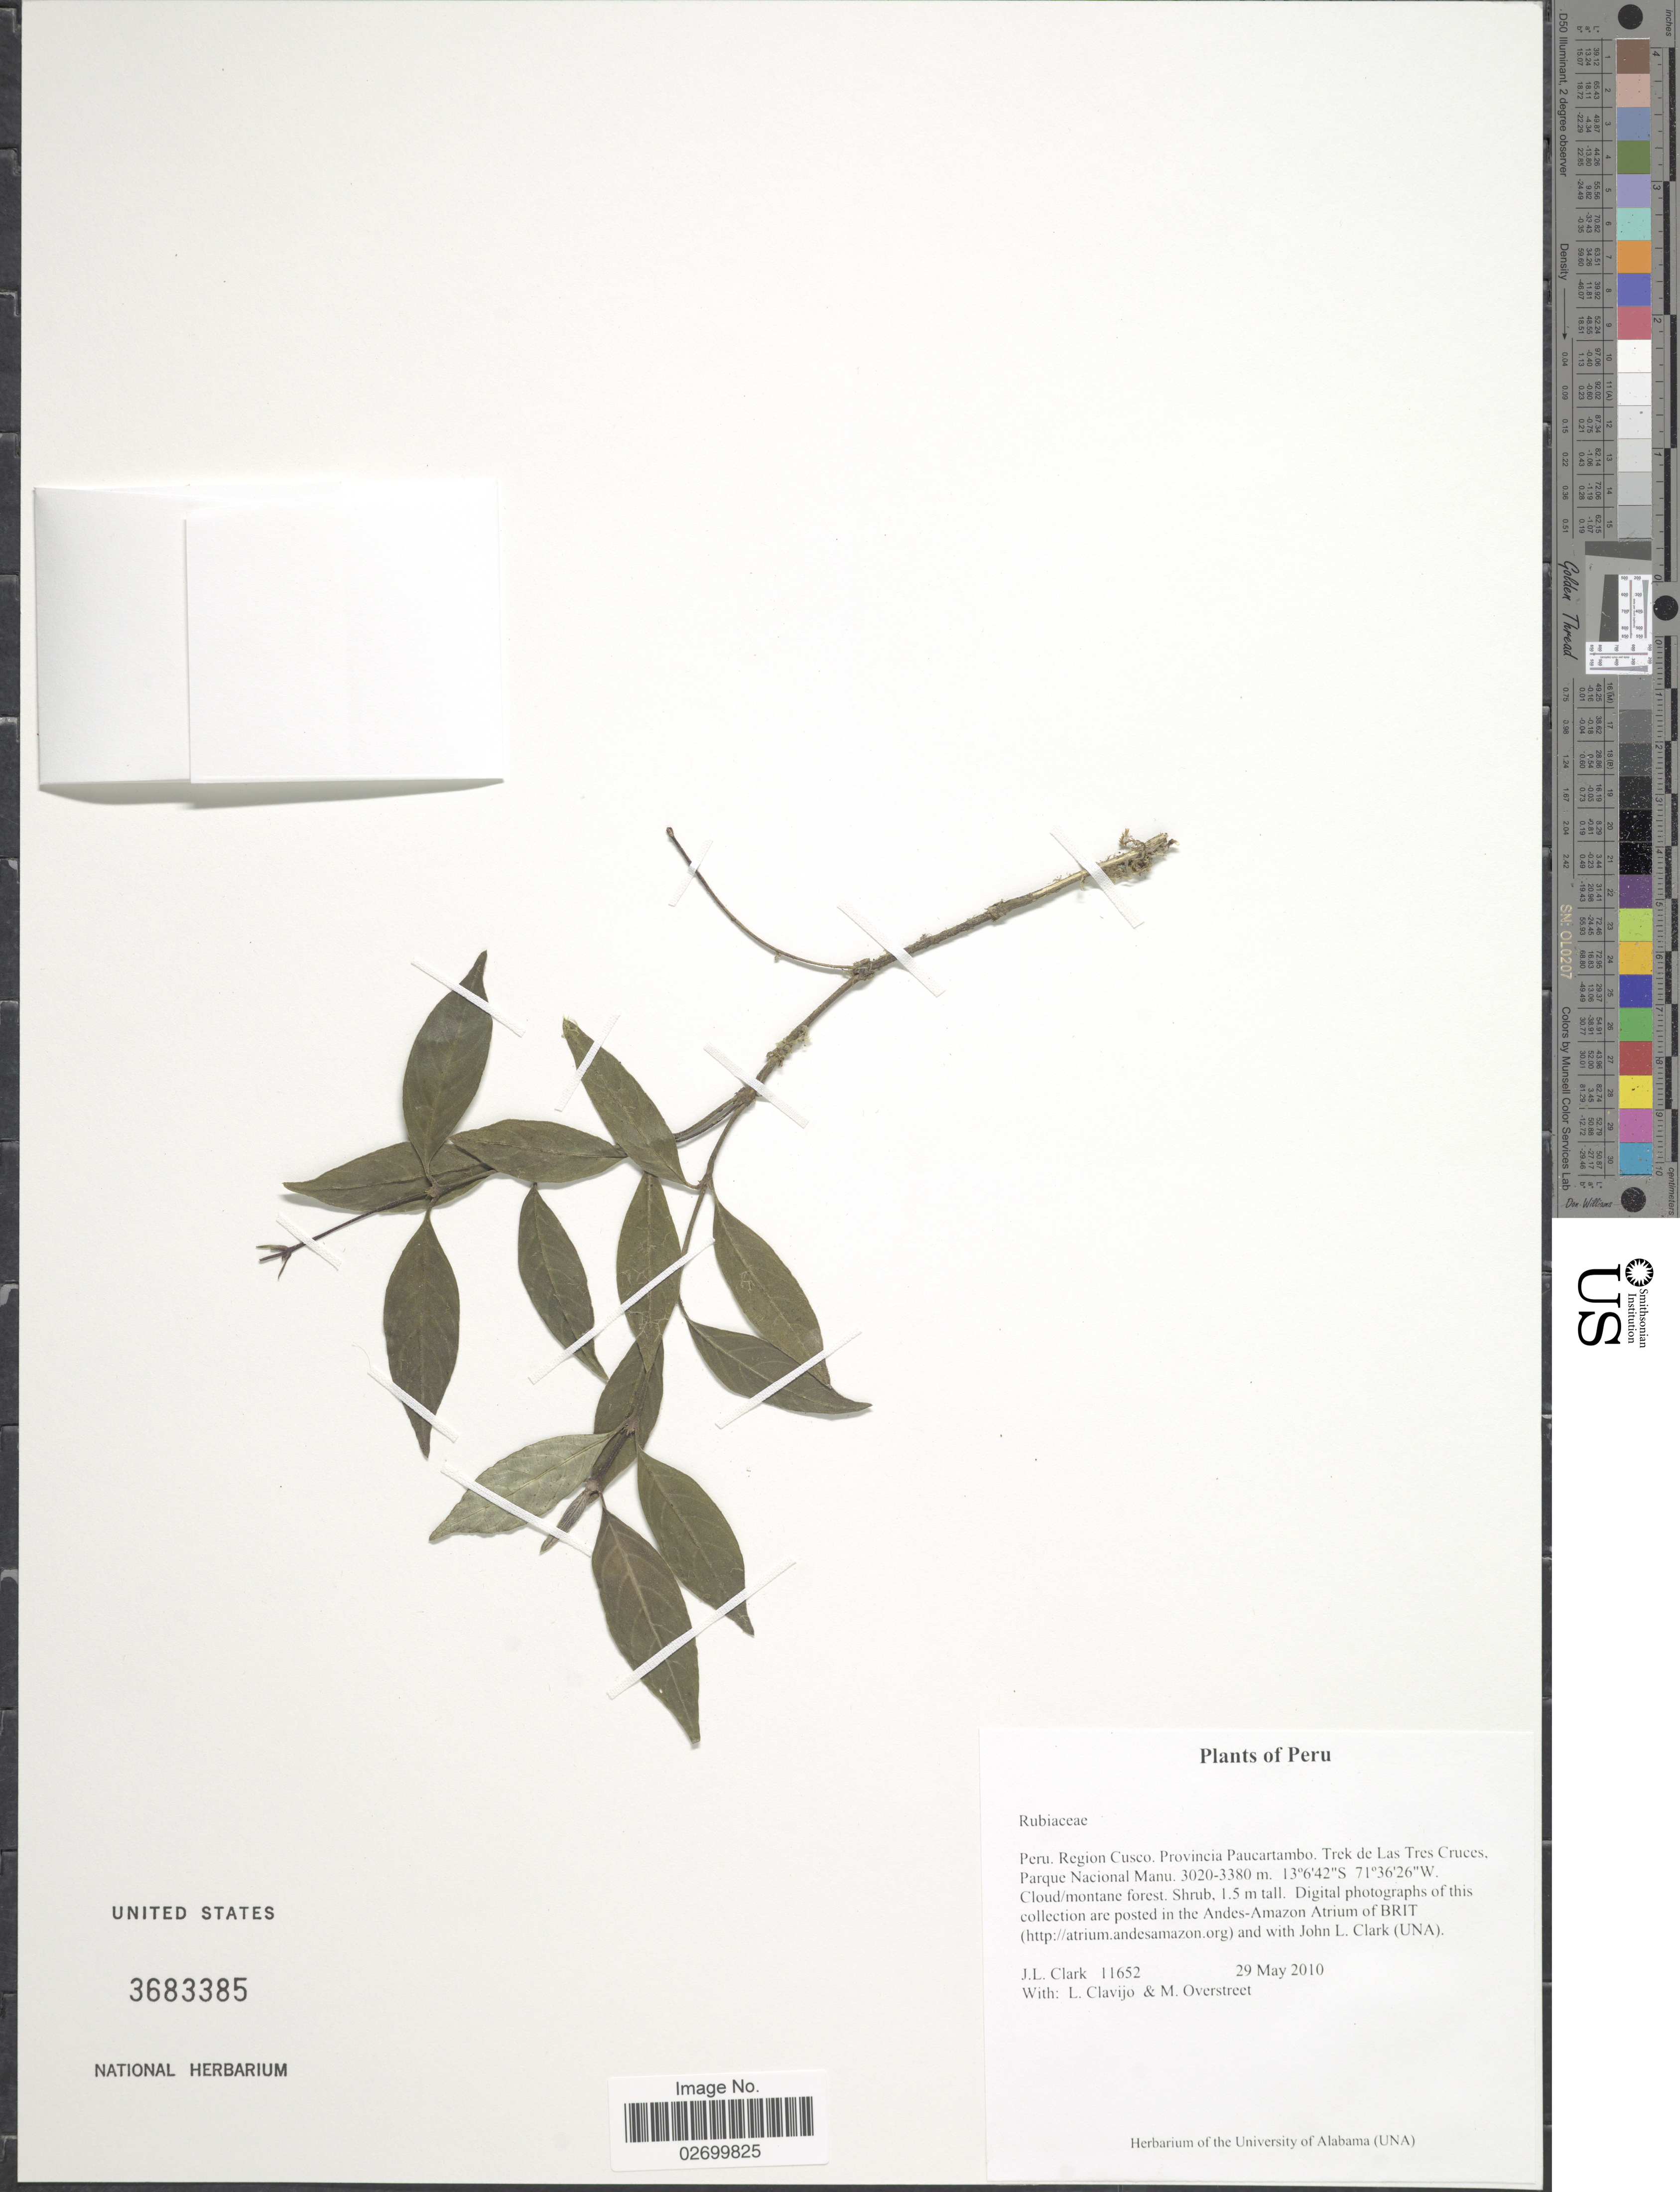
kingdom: Plantae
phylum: Tracheophyta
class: Magnoliopsida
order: Gentianales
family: Rubiaceae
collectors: J. L. Clark, L. Clavijo & M. Overstreet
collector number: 11652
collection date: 2010-05-29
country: Peru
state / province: Cusco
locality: Region Cusco. Provincia Paucartambo. Trek de Las Tres Cruces, Parque Nacional Manu.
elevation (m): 3020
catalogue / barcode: US 3683385